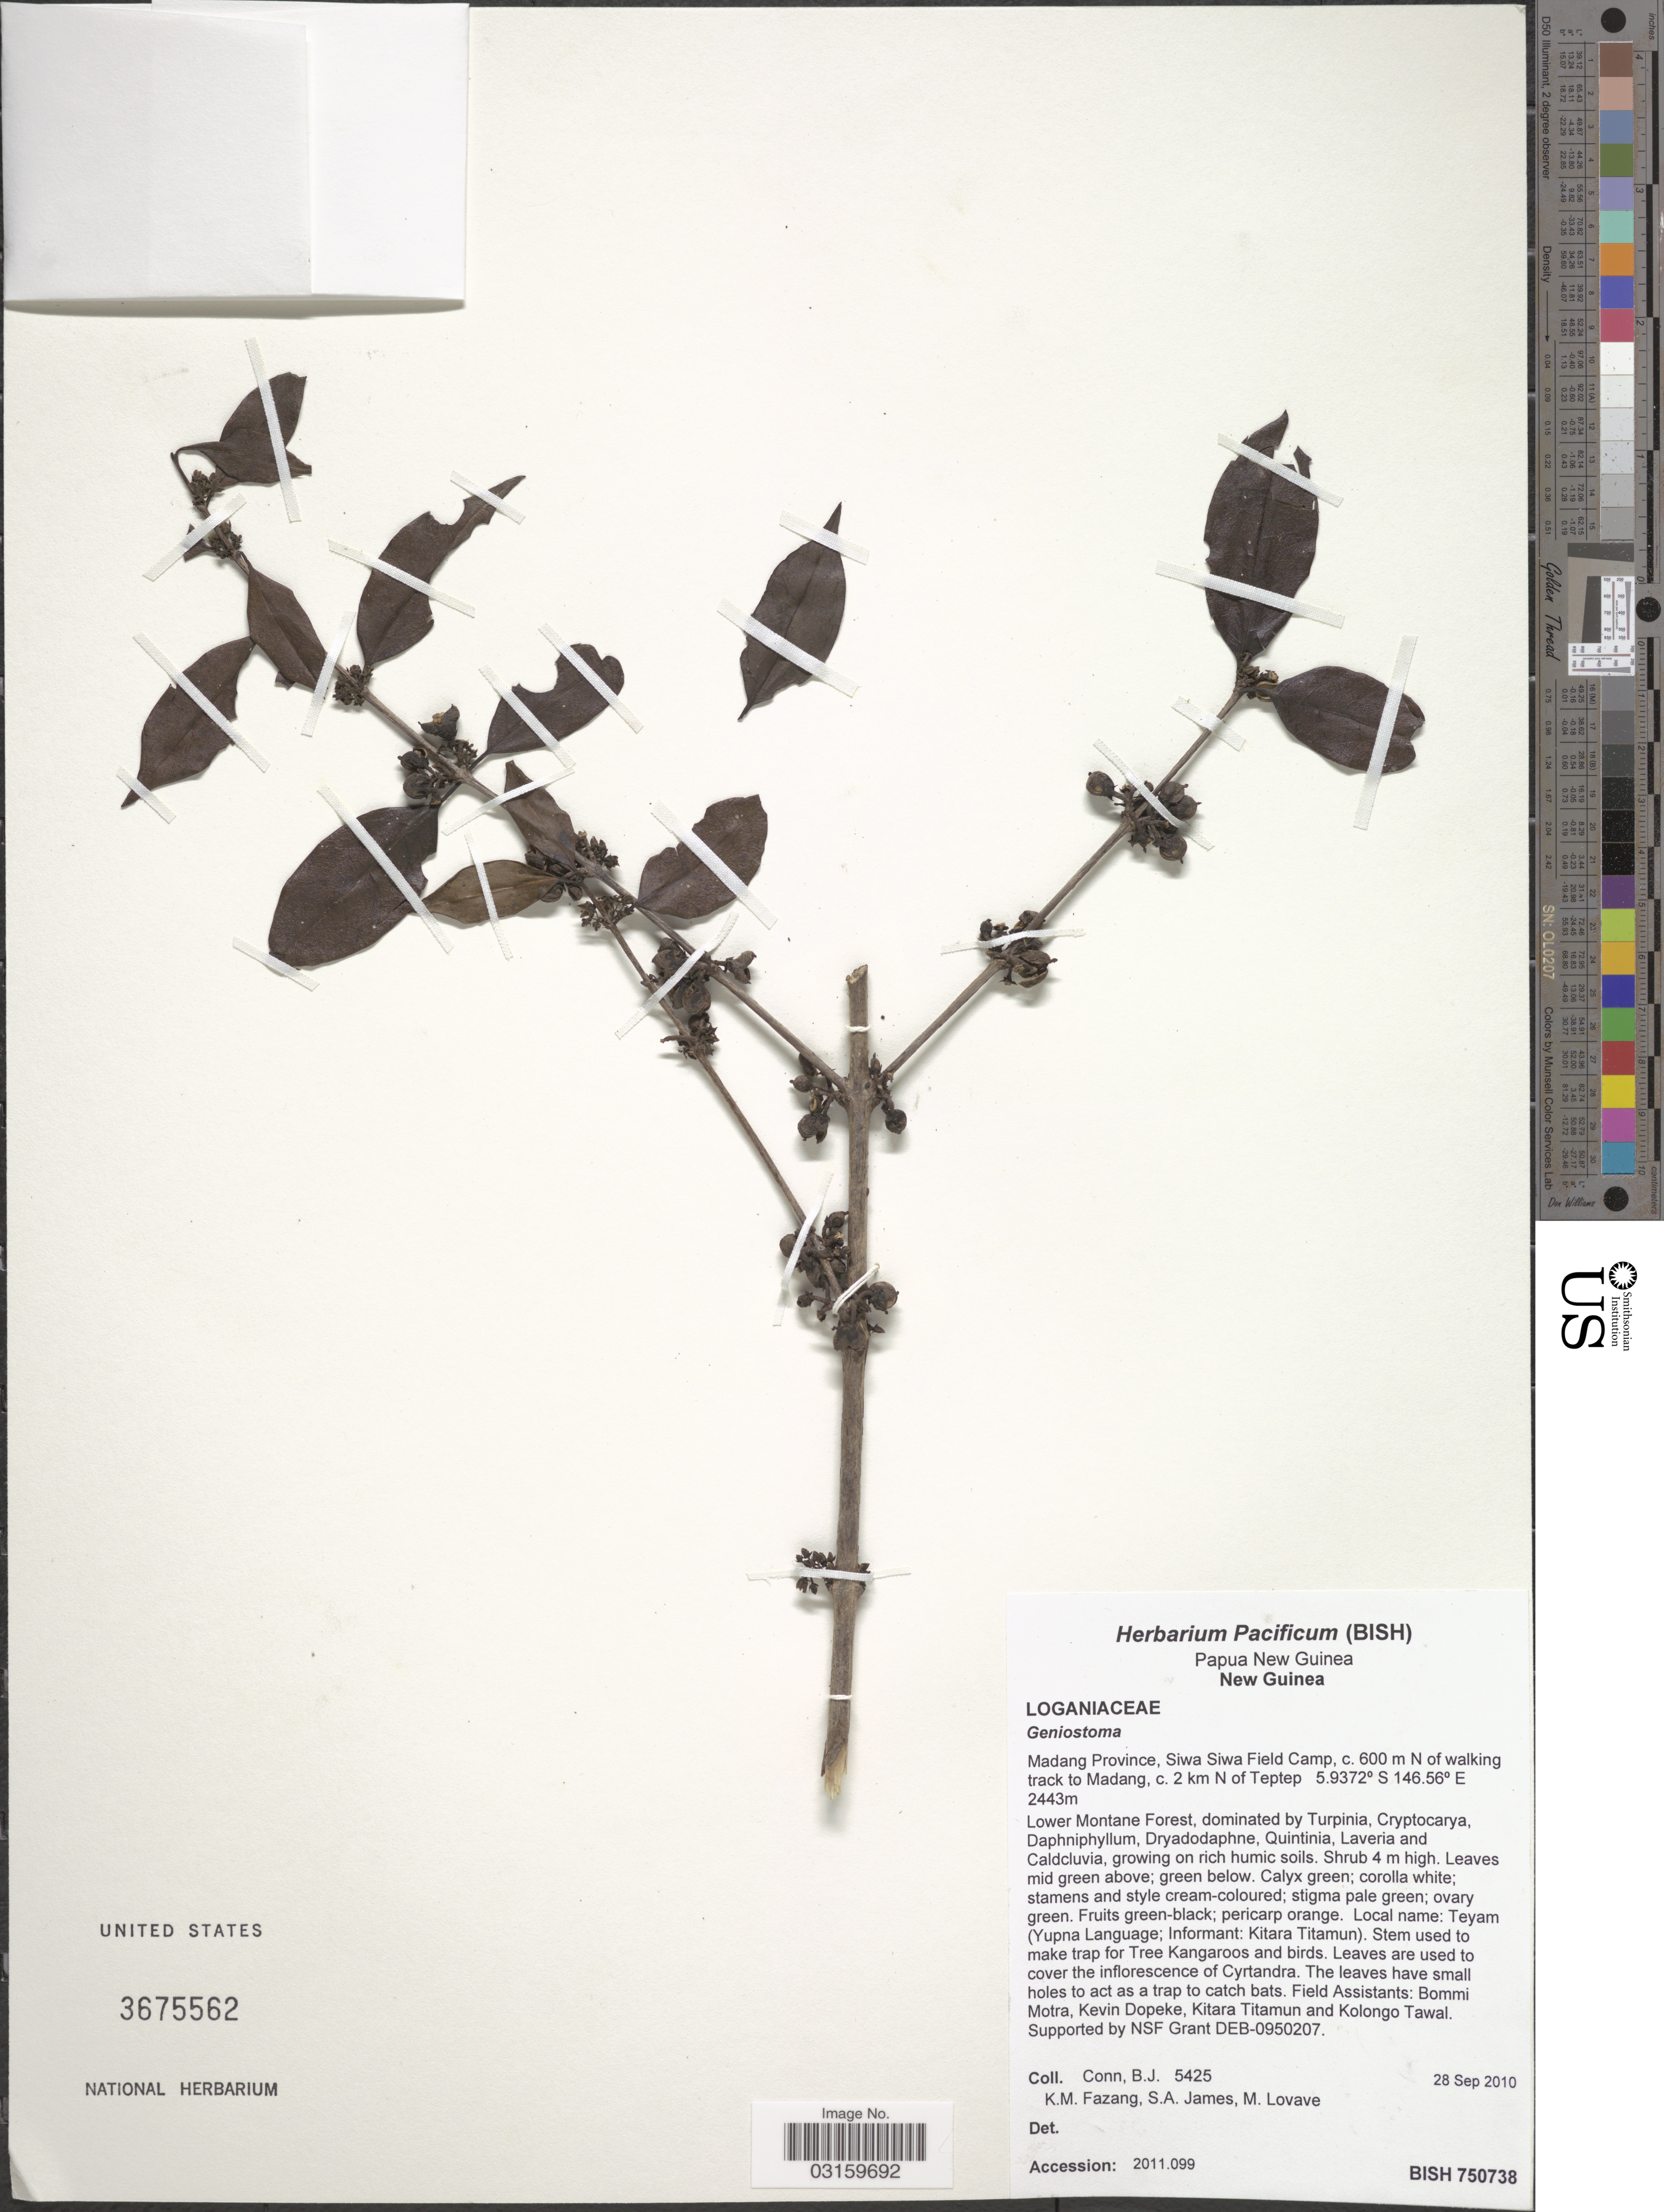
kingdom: Plantae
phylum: Tracheophyta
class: Magnoliopsida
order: Gentianales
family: Loganiaceae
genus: Geniostoma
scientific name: Geniostoma sp.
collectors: B. Conn, K. Fazang, S. James & M. Lovave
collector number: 5425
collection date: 2010-09-28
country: Papua New Guinea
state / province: Madang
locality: New Guinea, Madang Province, Siwa Siwa Field Camp, c. 600 m N of walking track to Madang, c. 2 km N of Teptep.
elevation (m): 2443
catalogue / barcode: US 3675562